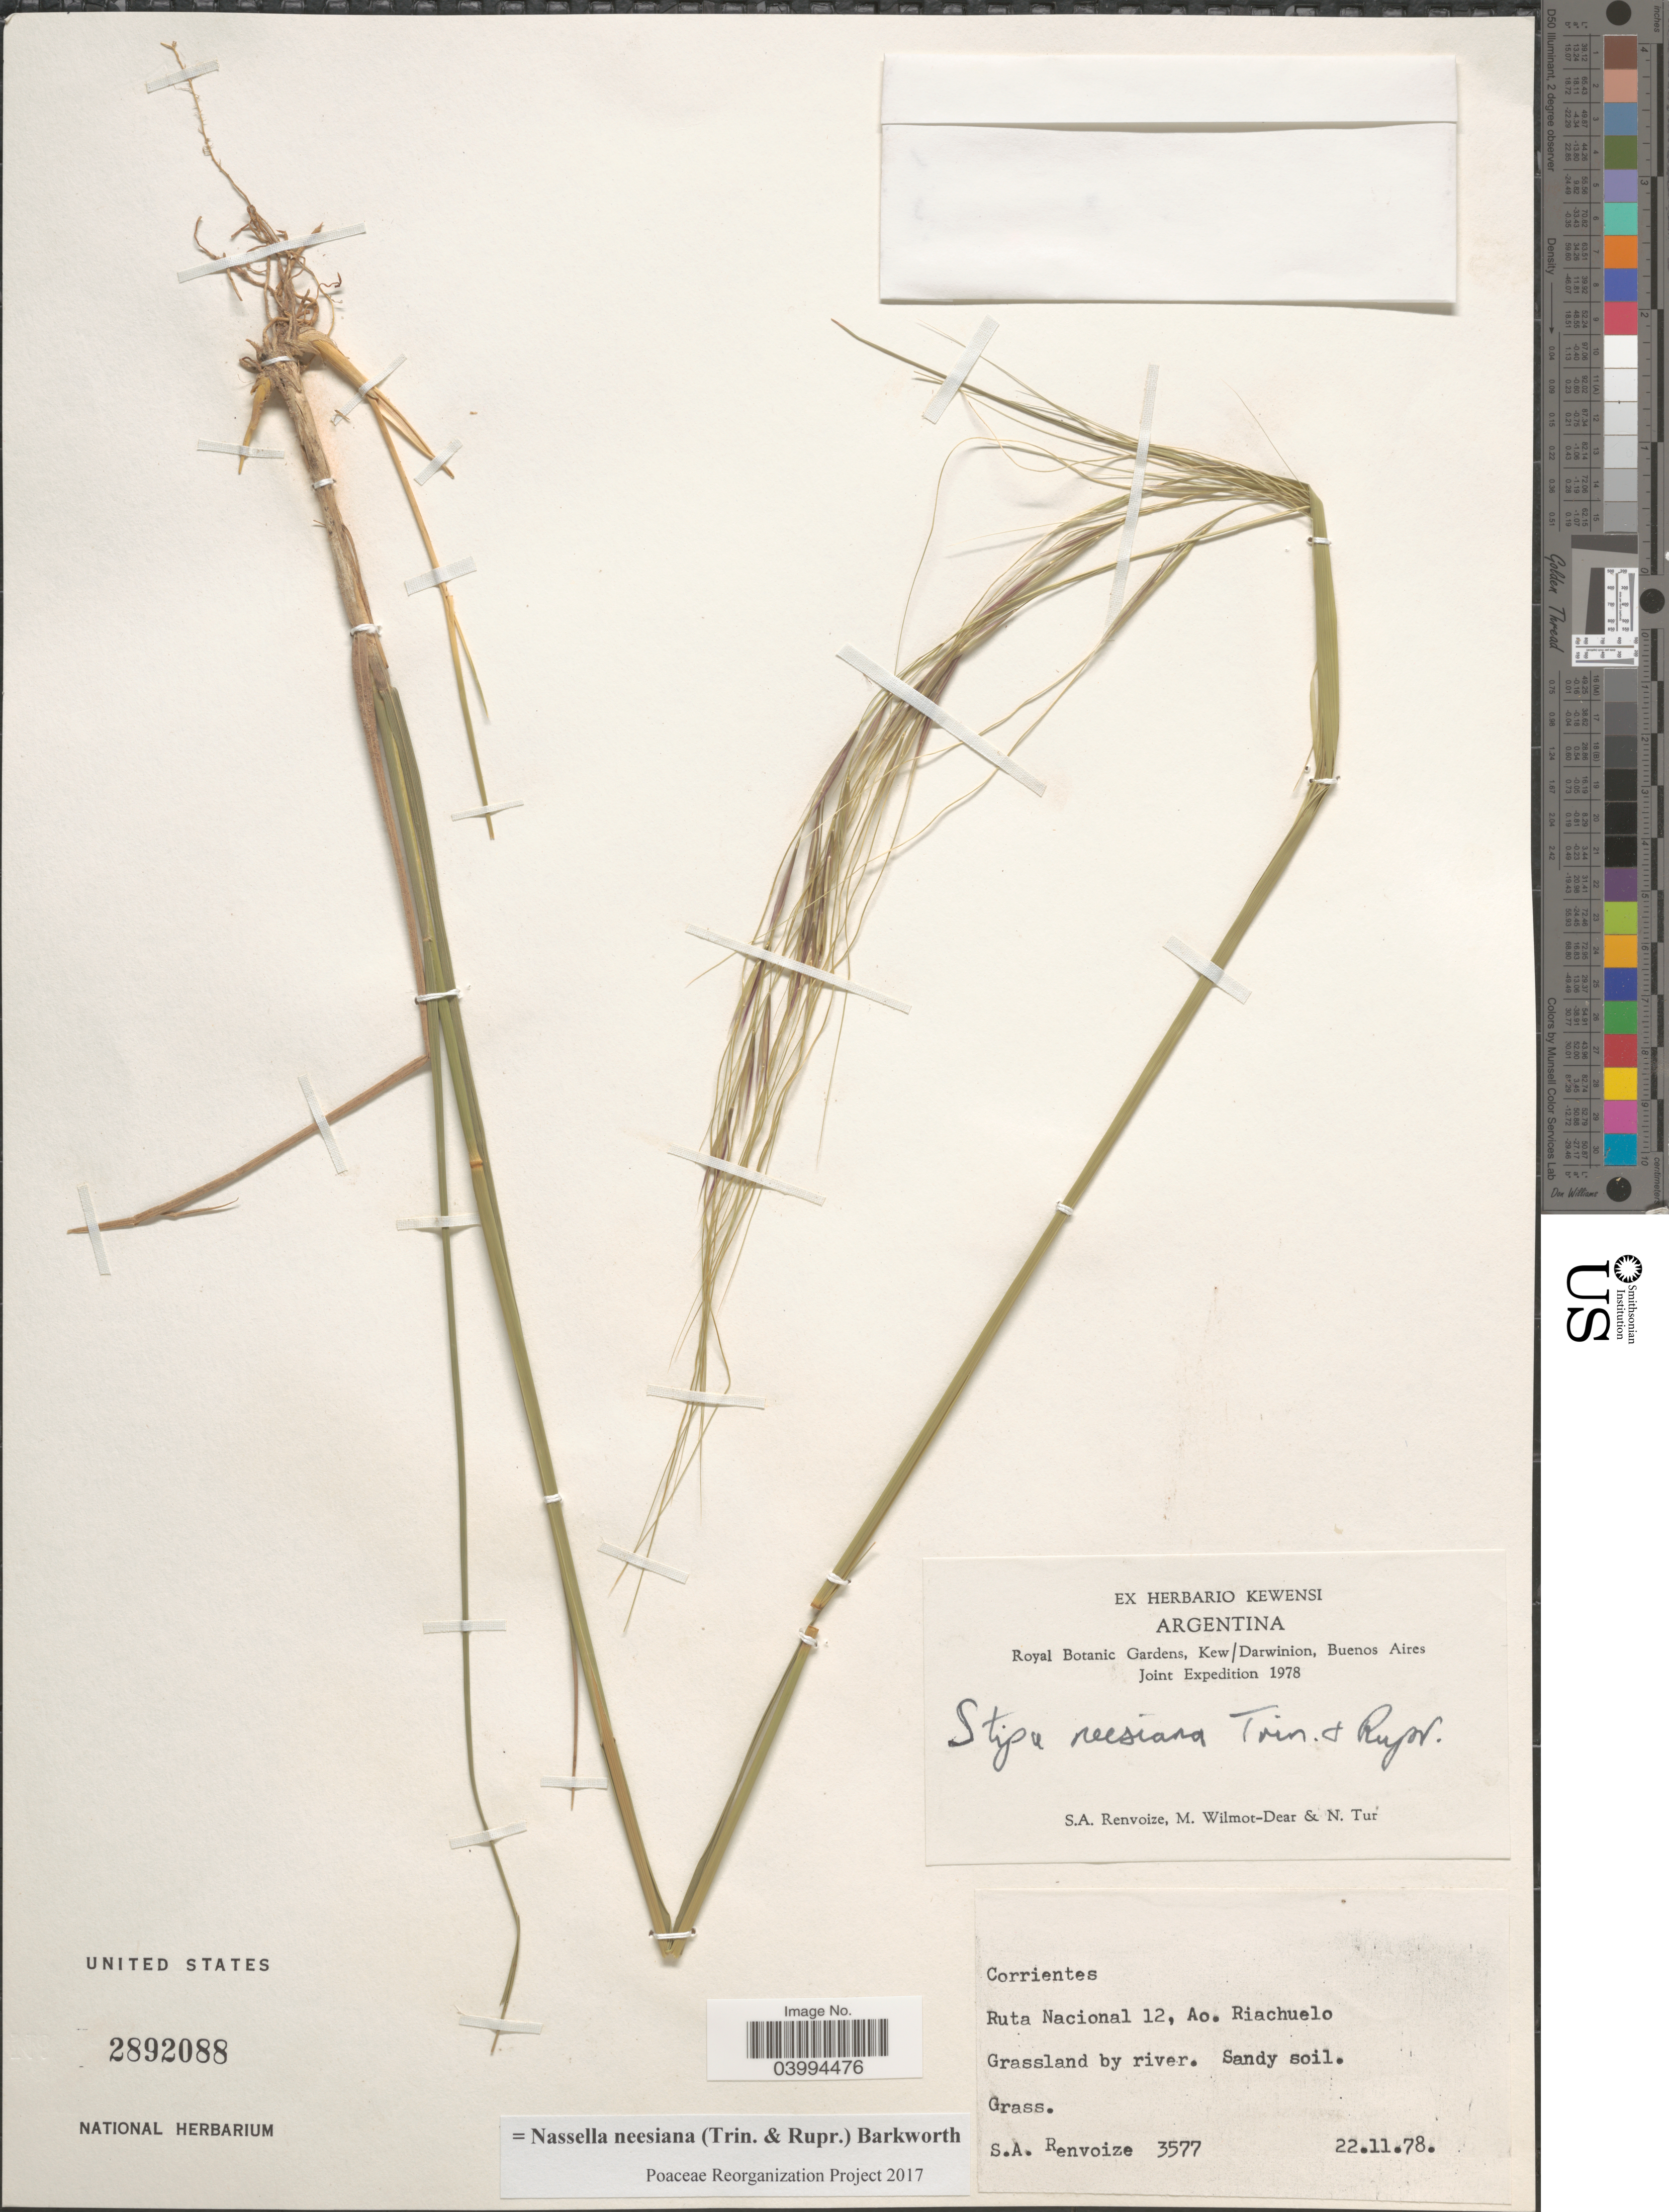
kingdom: Plantae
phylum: Tracheophyta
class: Liliopsida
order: Poales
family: Poaceae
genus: Nassella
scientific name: Nassella neesiana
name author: (Trin. & Rupr.) Barkworth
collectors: S. A. Renvoize, M. Wilmot-Dear & N. Tur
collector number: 3577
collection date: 1978-11-22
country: Argentina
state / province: Corrientes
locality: Ruta Nacional 12, Ao. Riachuelo.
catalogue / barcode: US 2892088